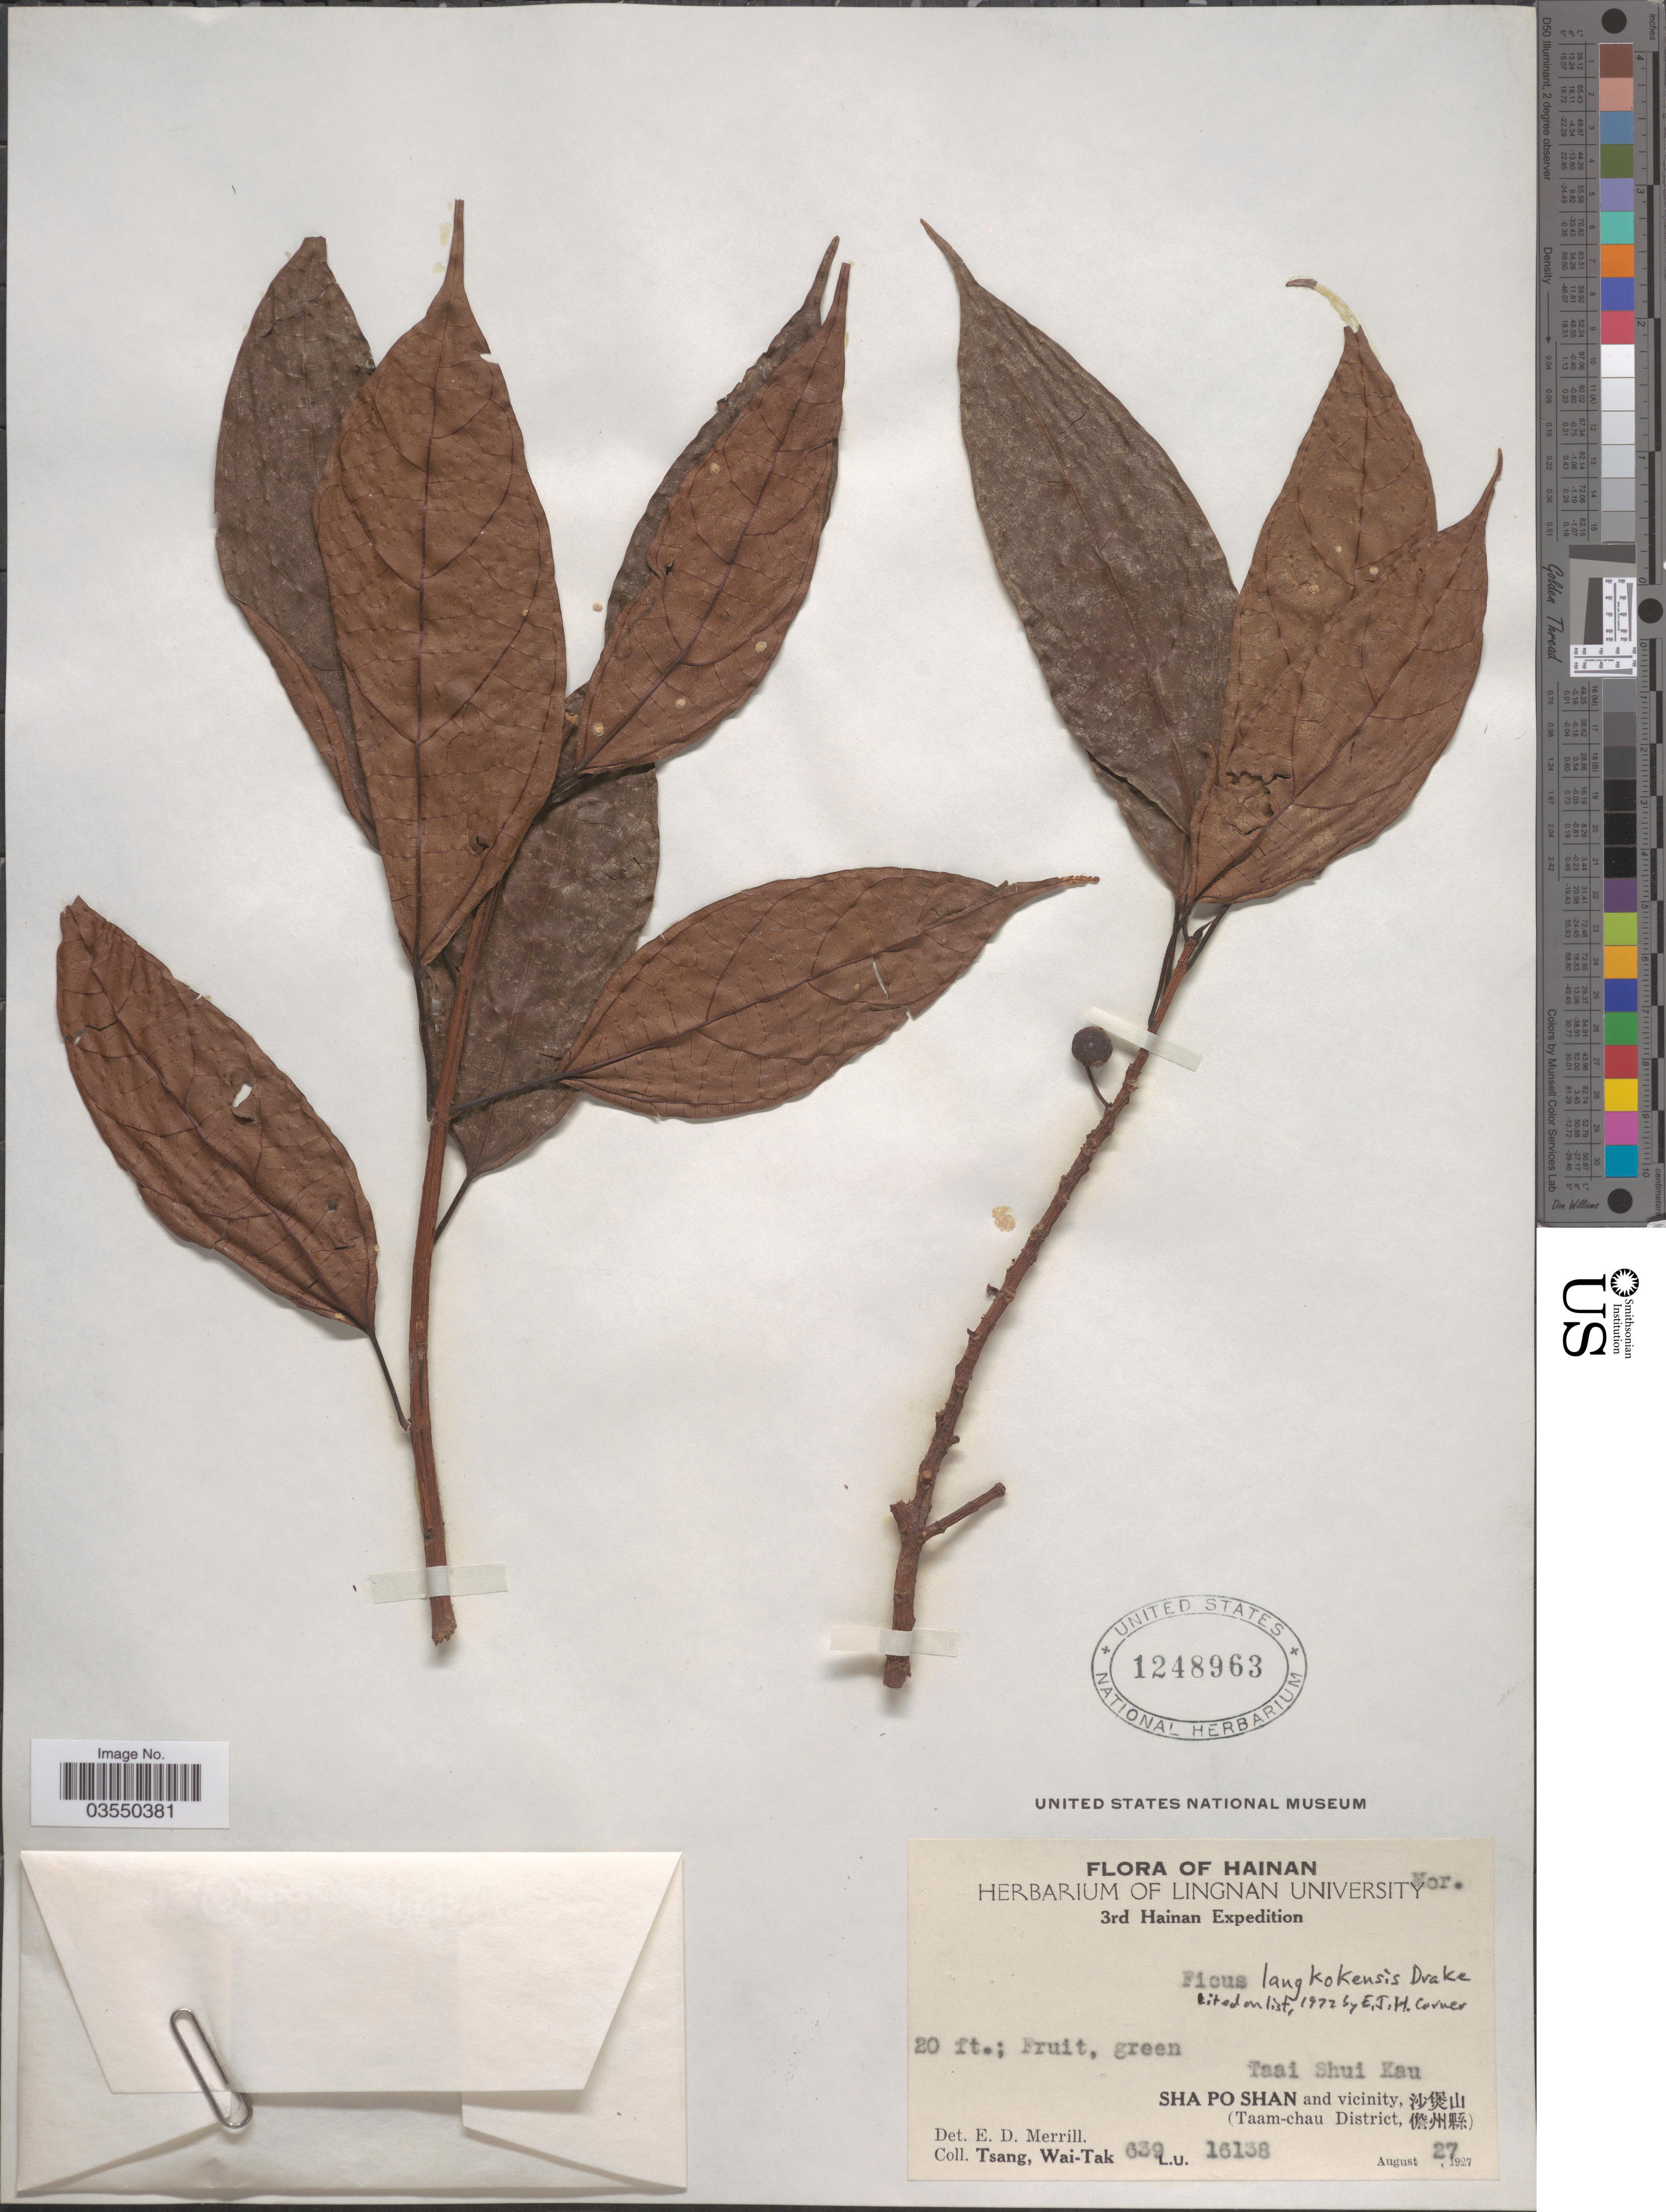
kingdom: Plantae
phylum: Tracheophyta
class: Magnoliopsida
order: Rosales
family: Moraceae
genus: Ficus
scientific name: Ficus langkokensis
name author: Drake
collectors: W. T. Tsang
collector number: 639L.U.16138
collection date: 1927-08-27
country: China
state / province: Hainan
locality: Taai Shui Kau. Sha Po Shan and vicinity, X. (Taam-chau District, X).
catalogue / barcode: US 1248963